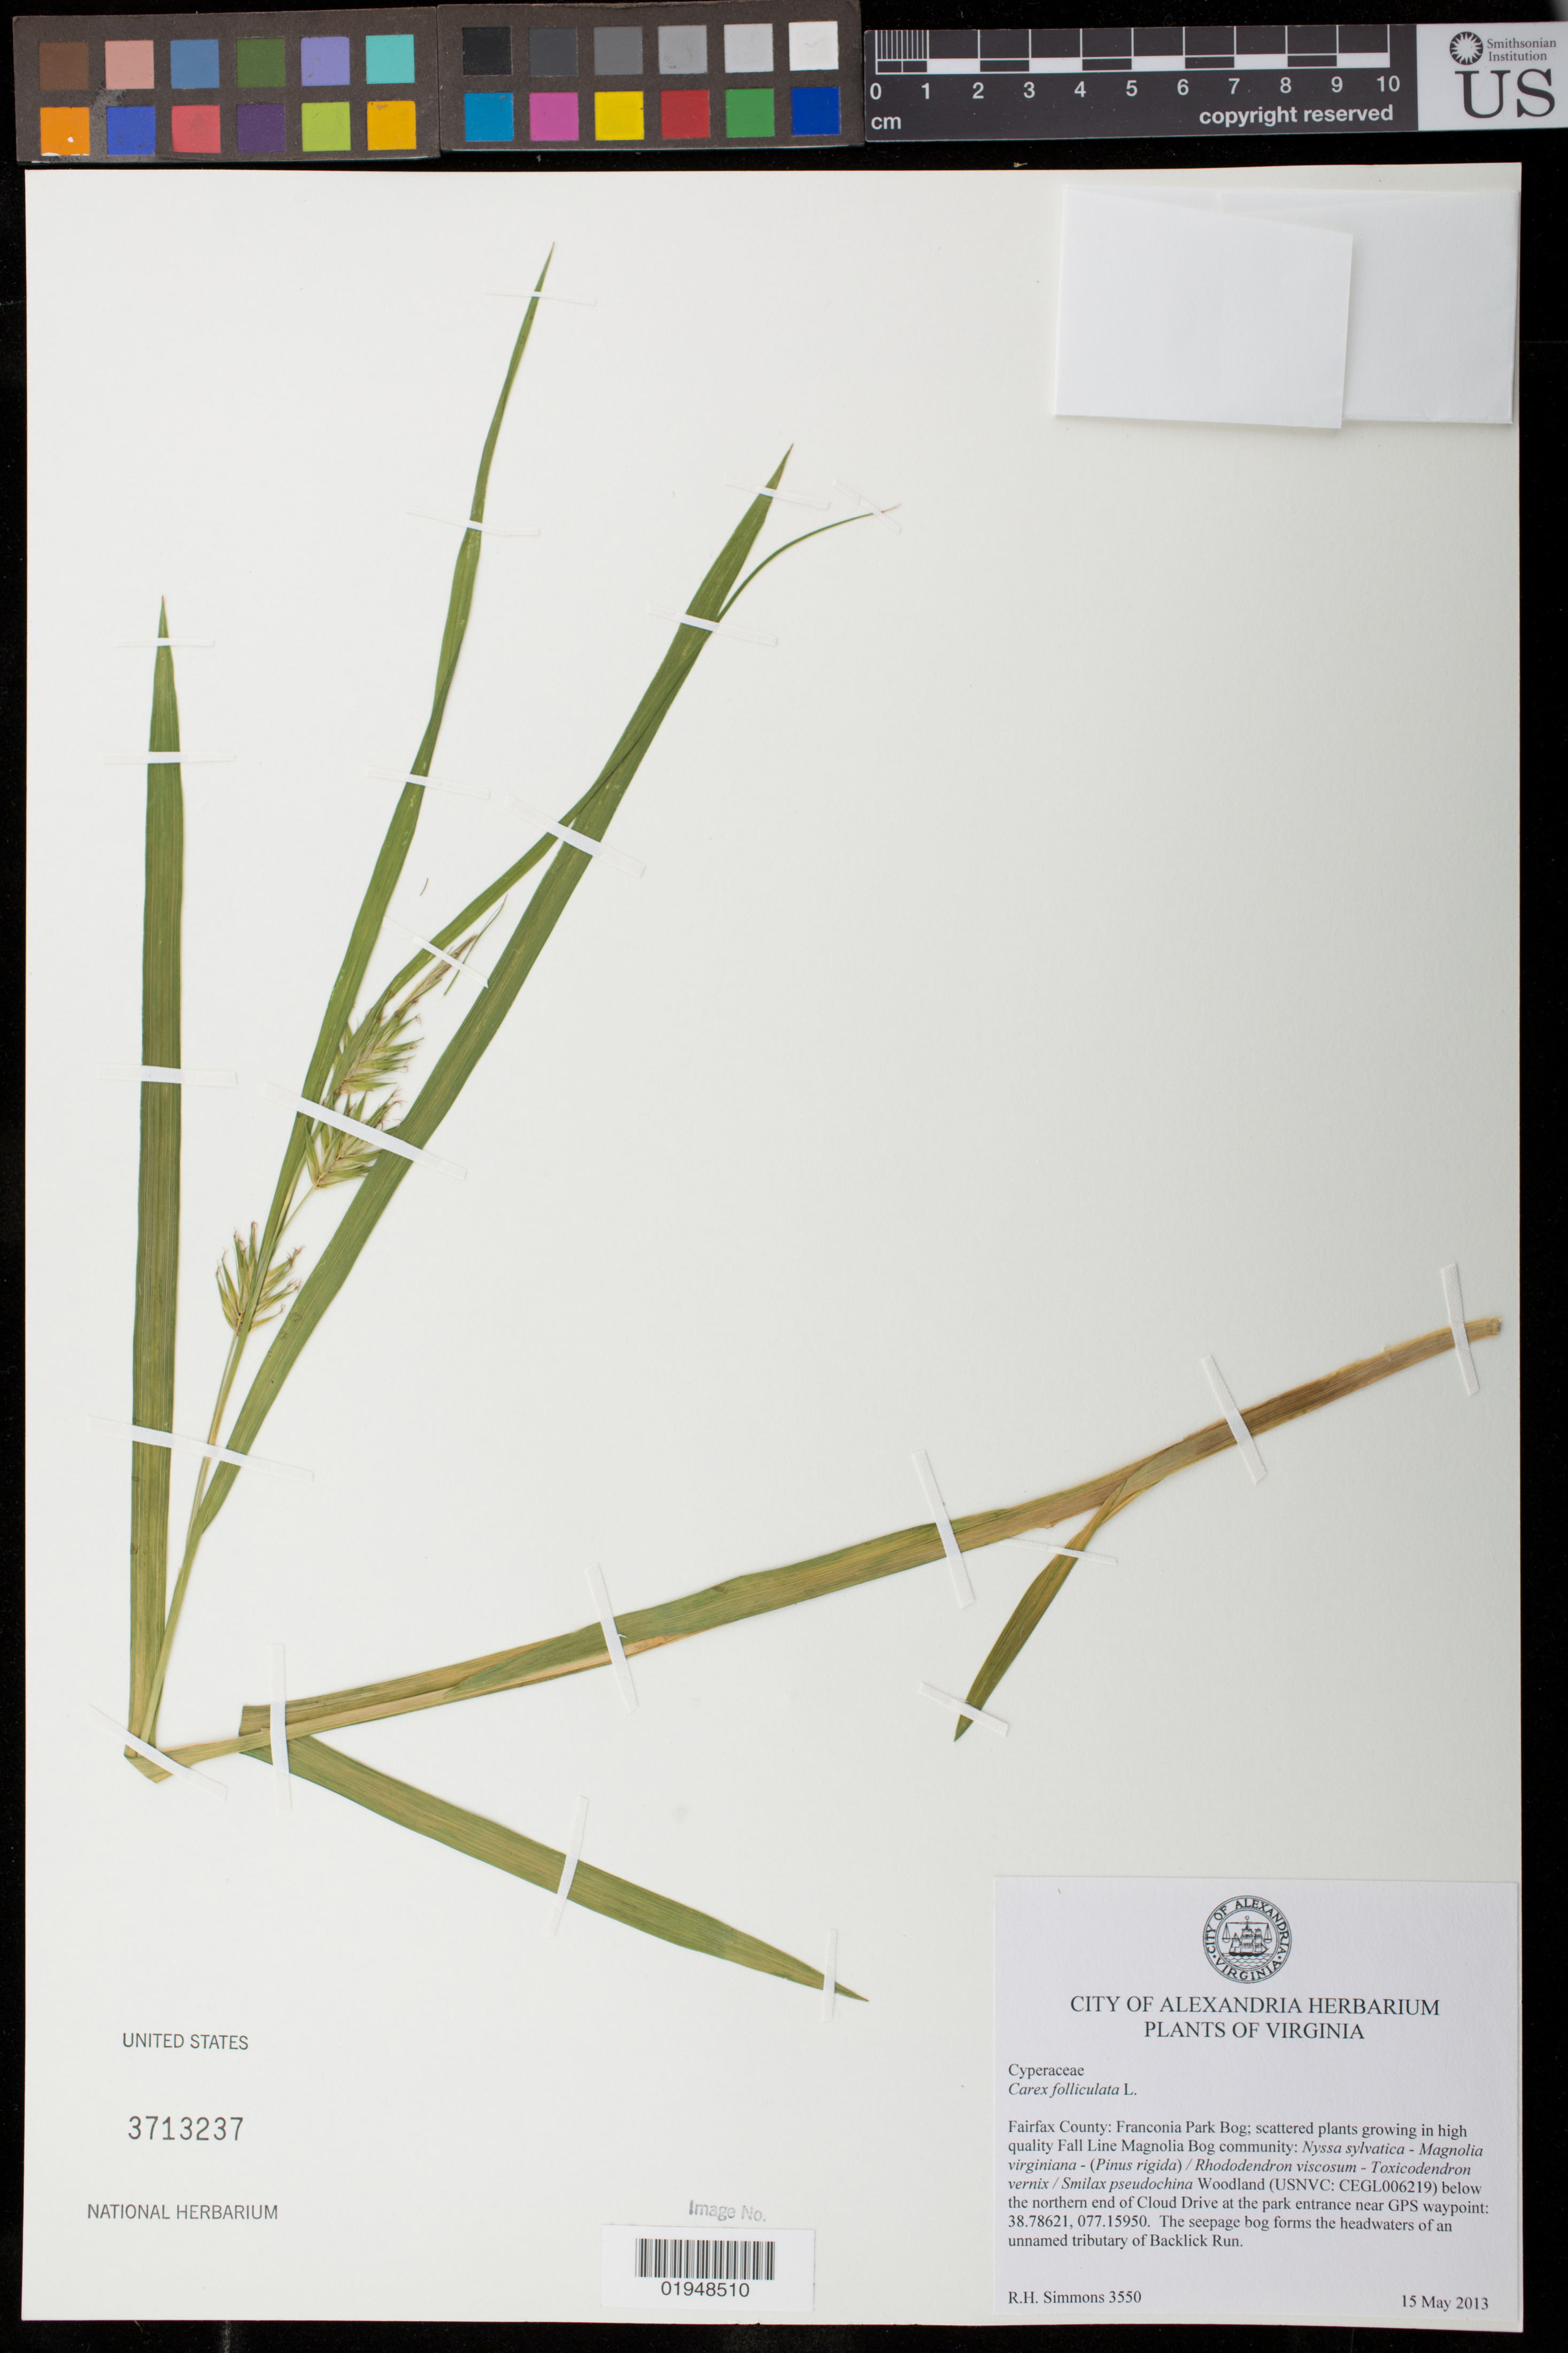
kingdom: Plantae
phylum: Tracheophyta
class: Liliopsida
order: Poales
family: Cyperaceae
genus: Carex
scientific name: Carex folliculata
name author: L.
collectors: R. H. Simmons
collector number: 3550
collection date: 2013-05-15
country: United States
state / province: Virginia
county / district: Fairfax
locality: Franconia Park Bog, below the northern end of Cloud Drive at the park entrance near GPS waypoint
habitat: Woodland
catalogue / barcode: US 3713237